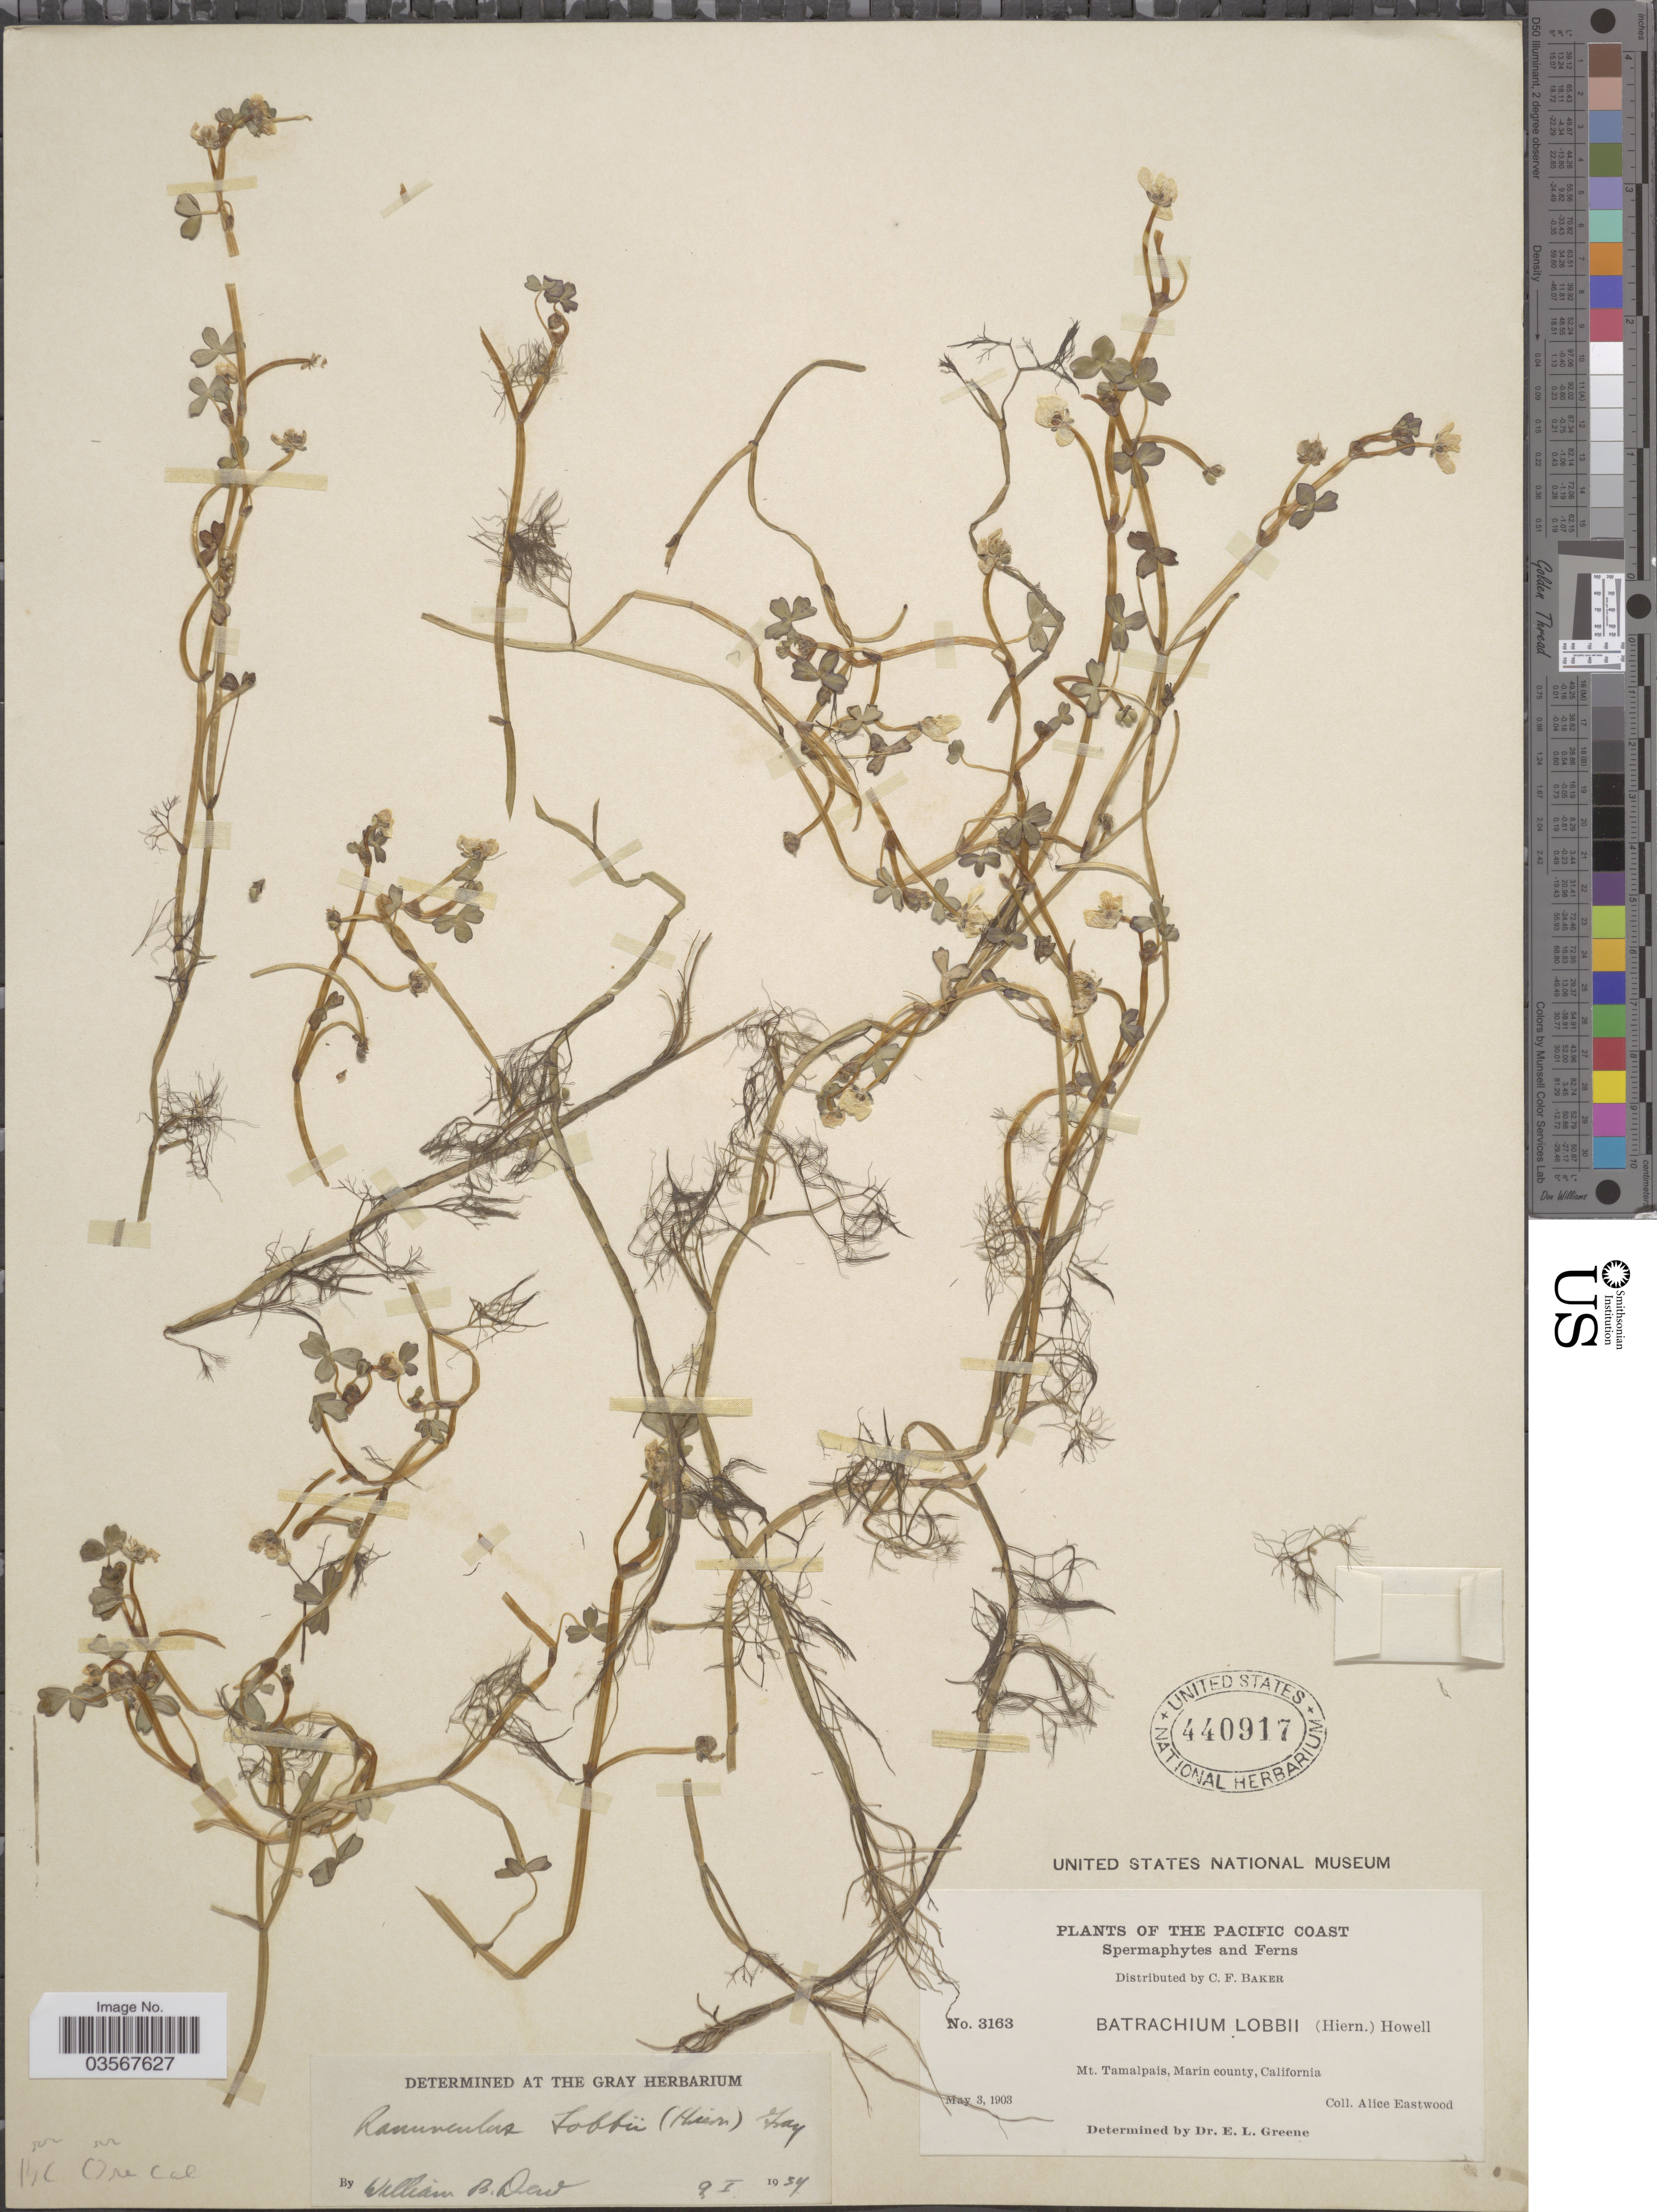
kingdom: Plantae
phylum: Tracheophyta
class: Magnoliopsida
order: Ranunculales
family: Ranunculaceae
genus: Ranunculus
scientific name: Ranunculus lobbii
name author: (Hiern) A. Gray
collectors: A. Eastwood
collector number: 3163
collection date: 1903-05-03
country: United States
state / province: California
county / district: Marin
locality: The Pacific Coast. Mt. Tamalpais, Marin county.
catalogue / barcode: US 440917